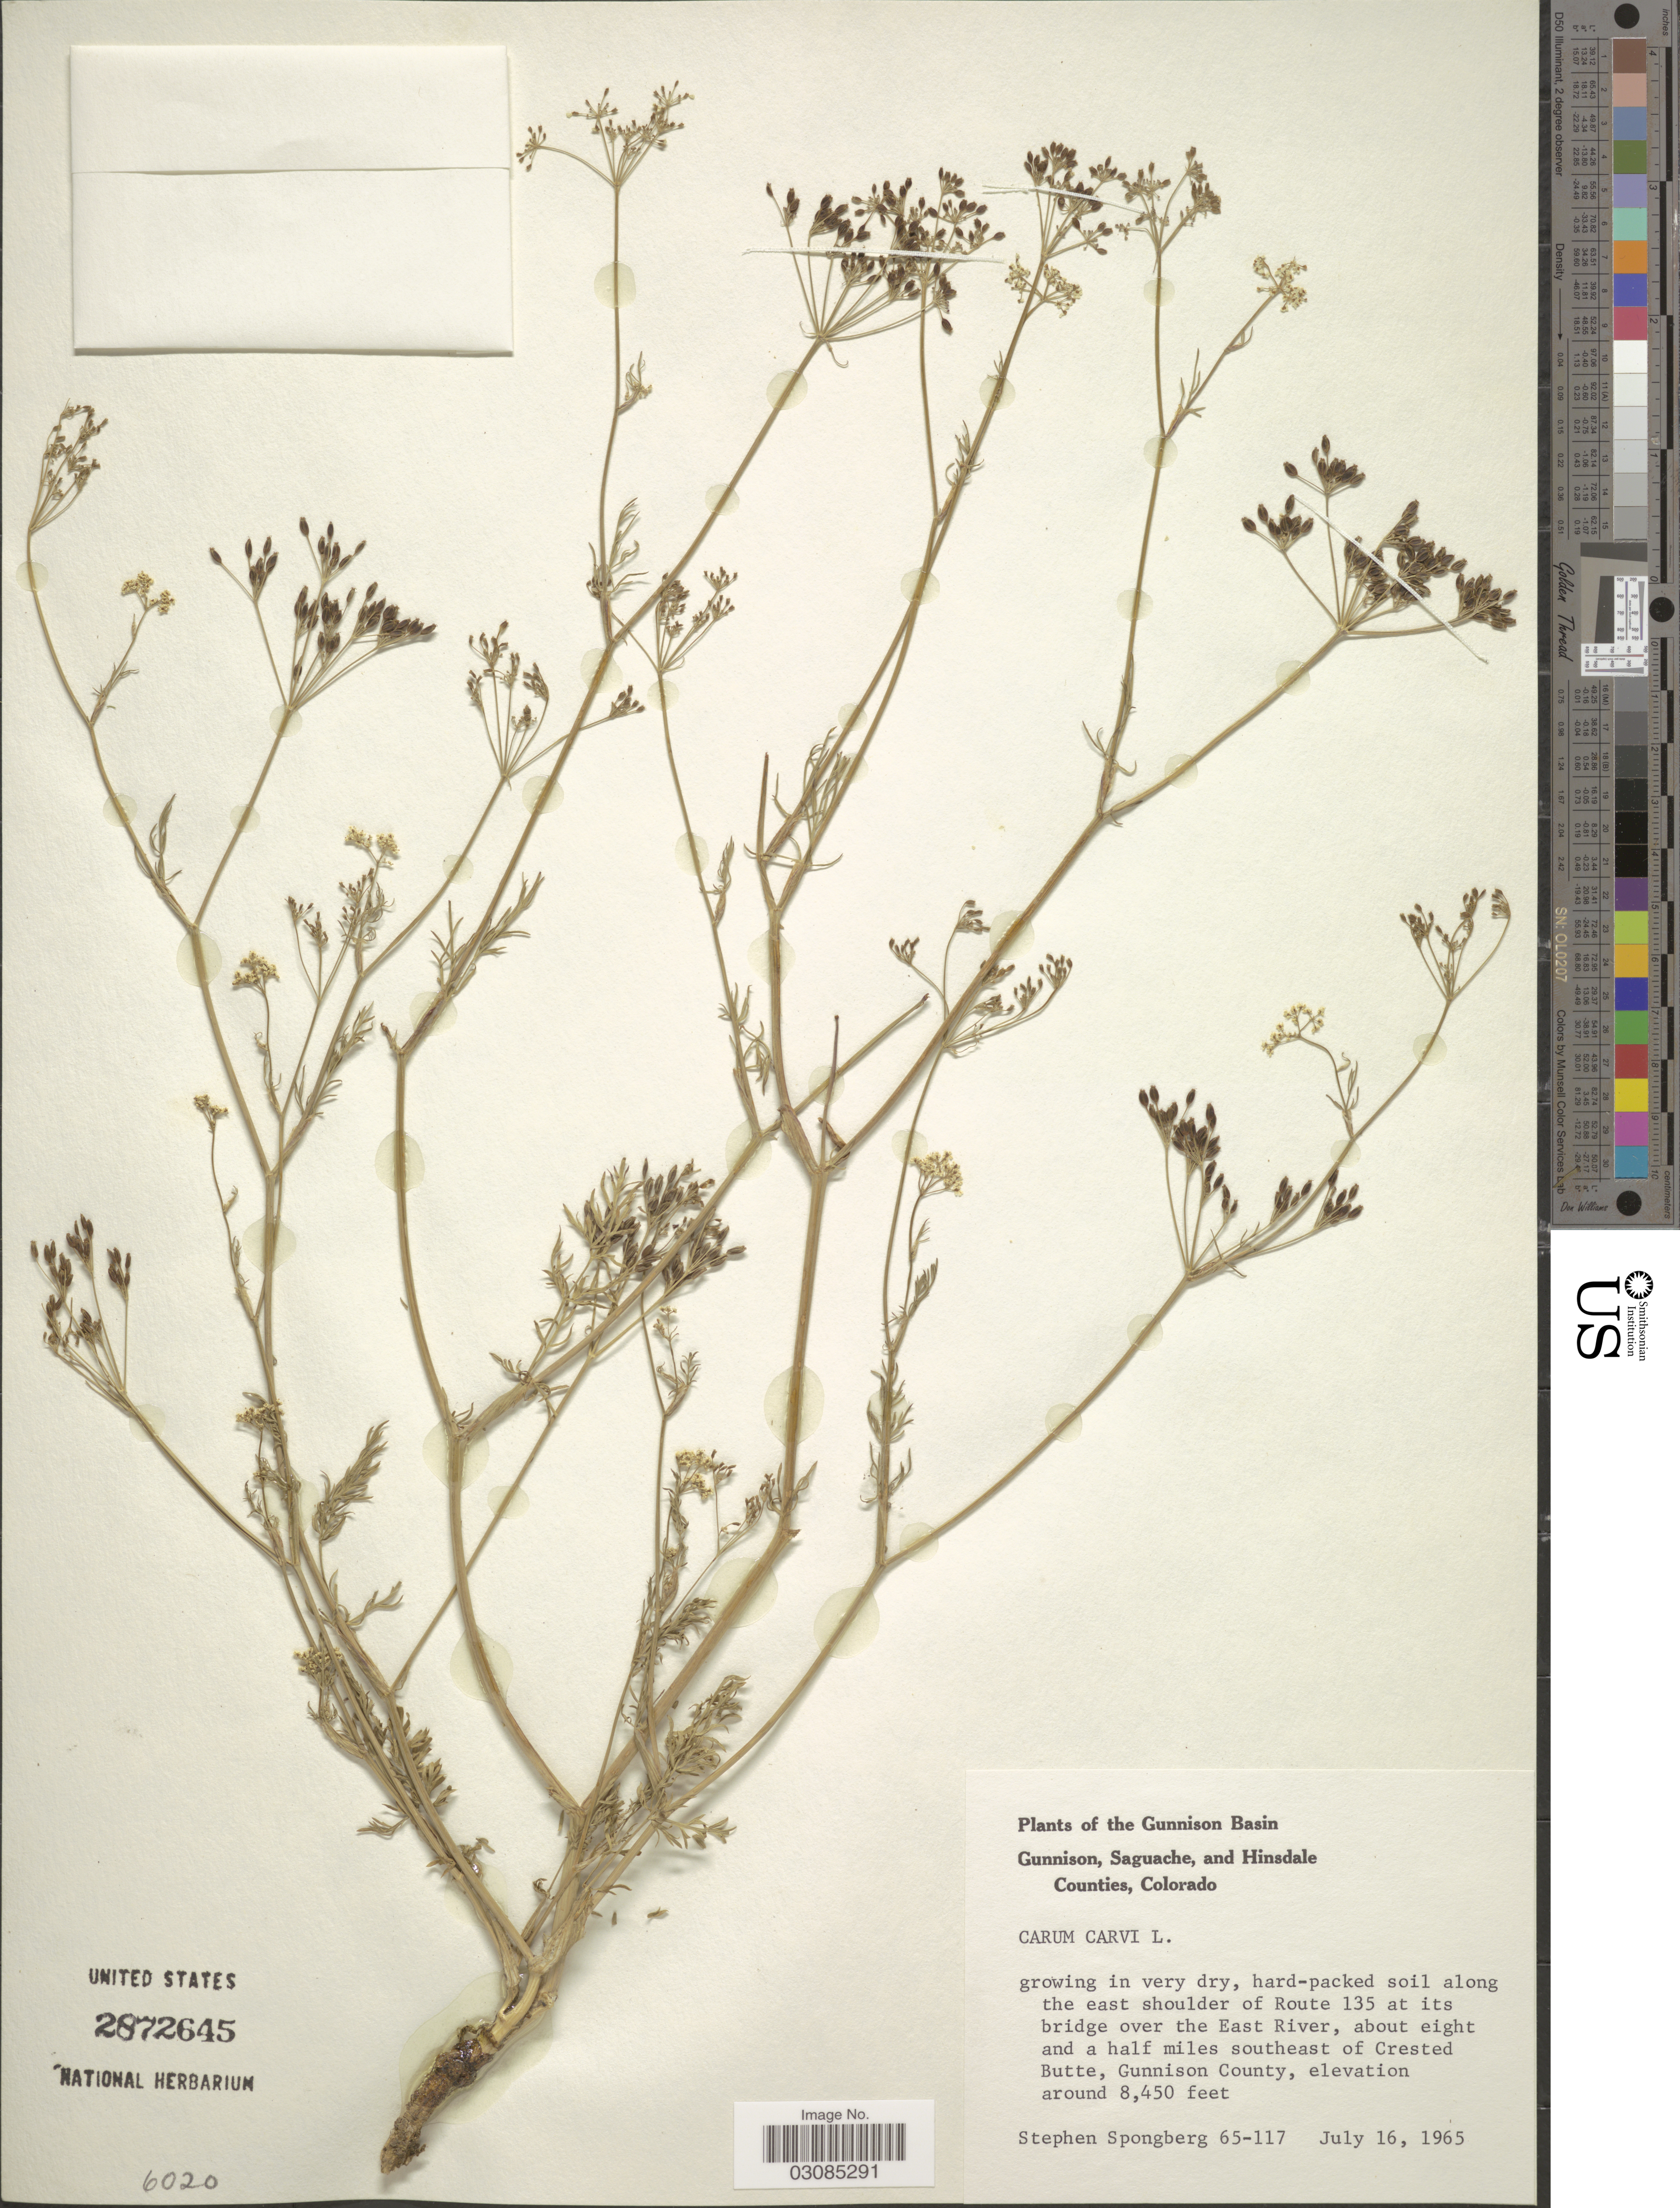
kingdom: Plantae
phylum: Tracheophyta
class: Magnoliopsida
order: Apiales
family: Apiaceae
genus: Carum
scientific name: Carum carvi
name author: L.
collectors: S. A.Spongberg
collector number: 65-117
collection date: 1965-07-16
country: United States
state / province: Colorado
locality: Gunnison Basin. Along the east shoulder of Route 135 at its bridge over the East River, about eight and a half mile southeast of Crested Butte, Gunnison County.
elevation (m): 2576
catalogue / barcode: US 2872645